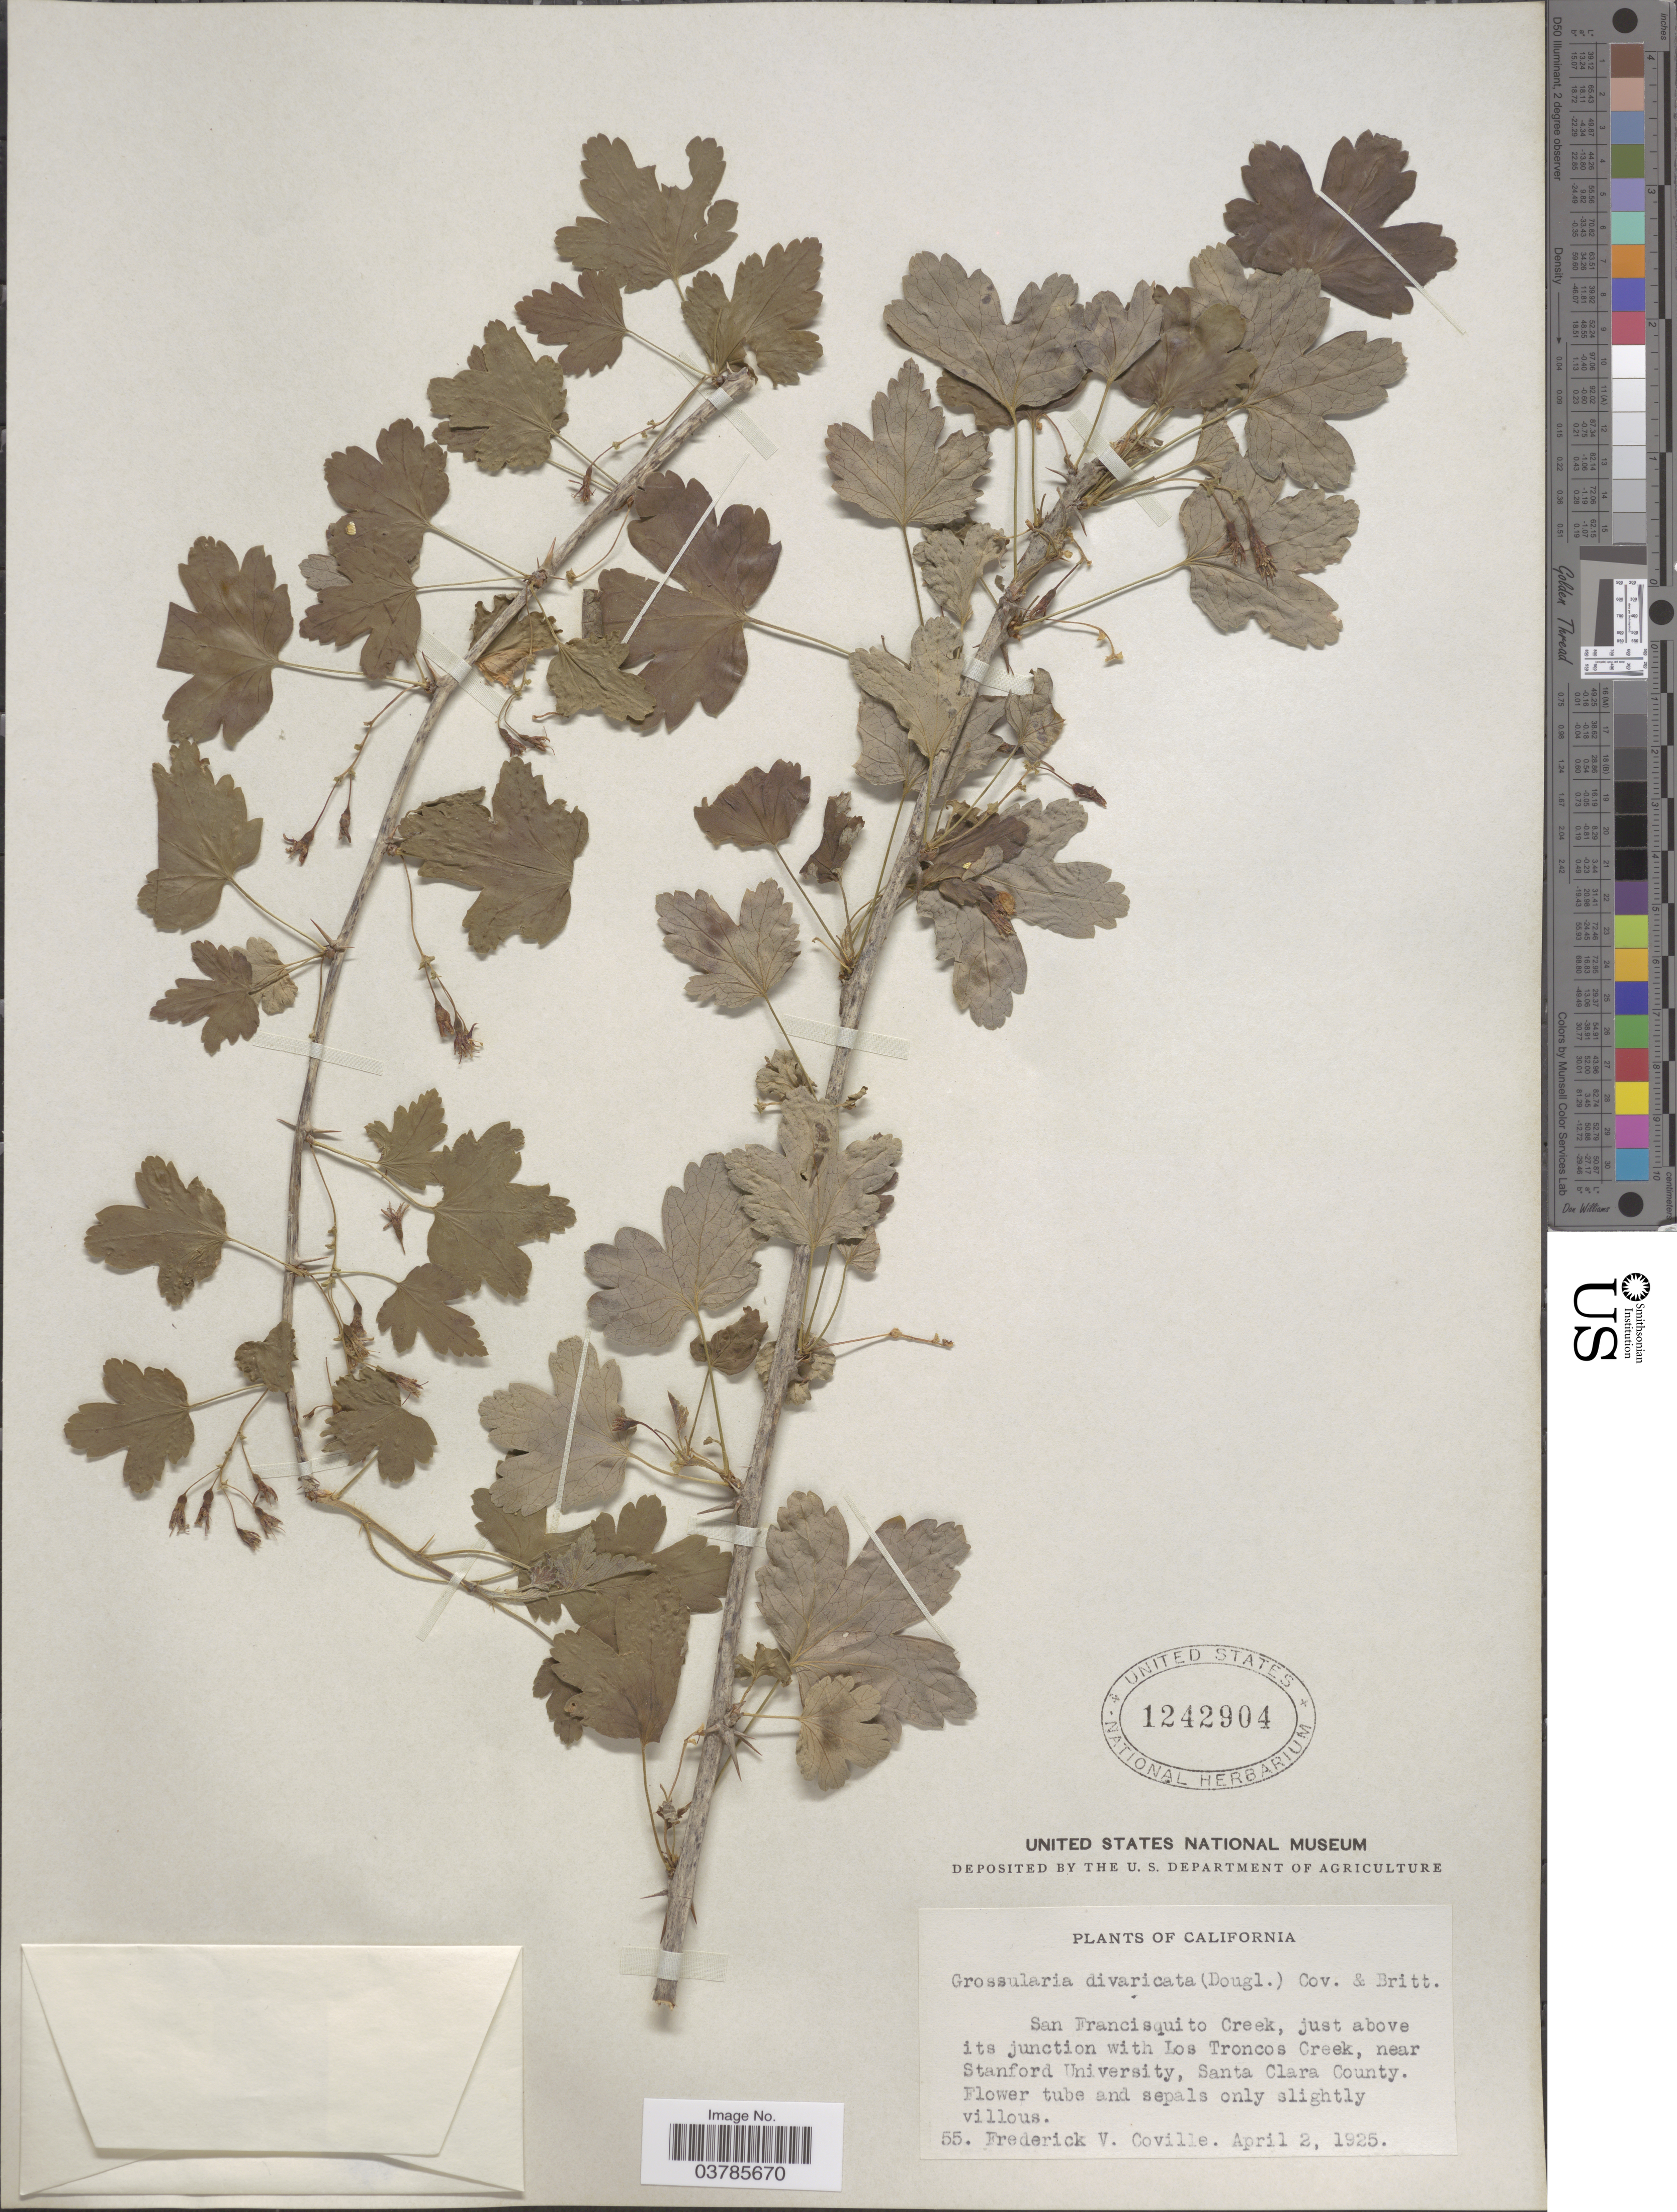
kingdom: Plantae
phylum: Tracheophyta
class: Magnoliopsida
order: Saxifragales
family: Grossulariaceae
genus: Ribes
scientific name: Ribes divaricatum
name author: Douglas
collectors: F. V. Coville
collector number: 55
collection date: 1925-04-02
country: United States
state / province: California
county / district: Santa Clara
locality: San Francisquito Creek, just above its junction with Los Troncos Creek, near Stanford University, Santa Clara County.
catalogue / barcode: US 1242904